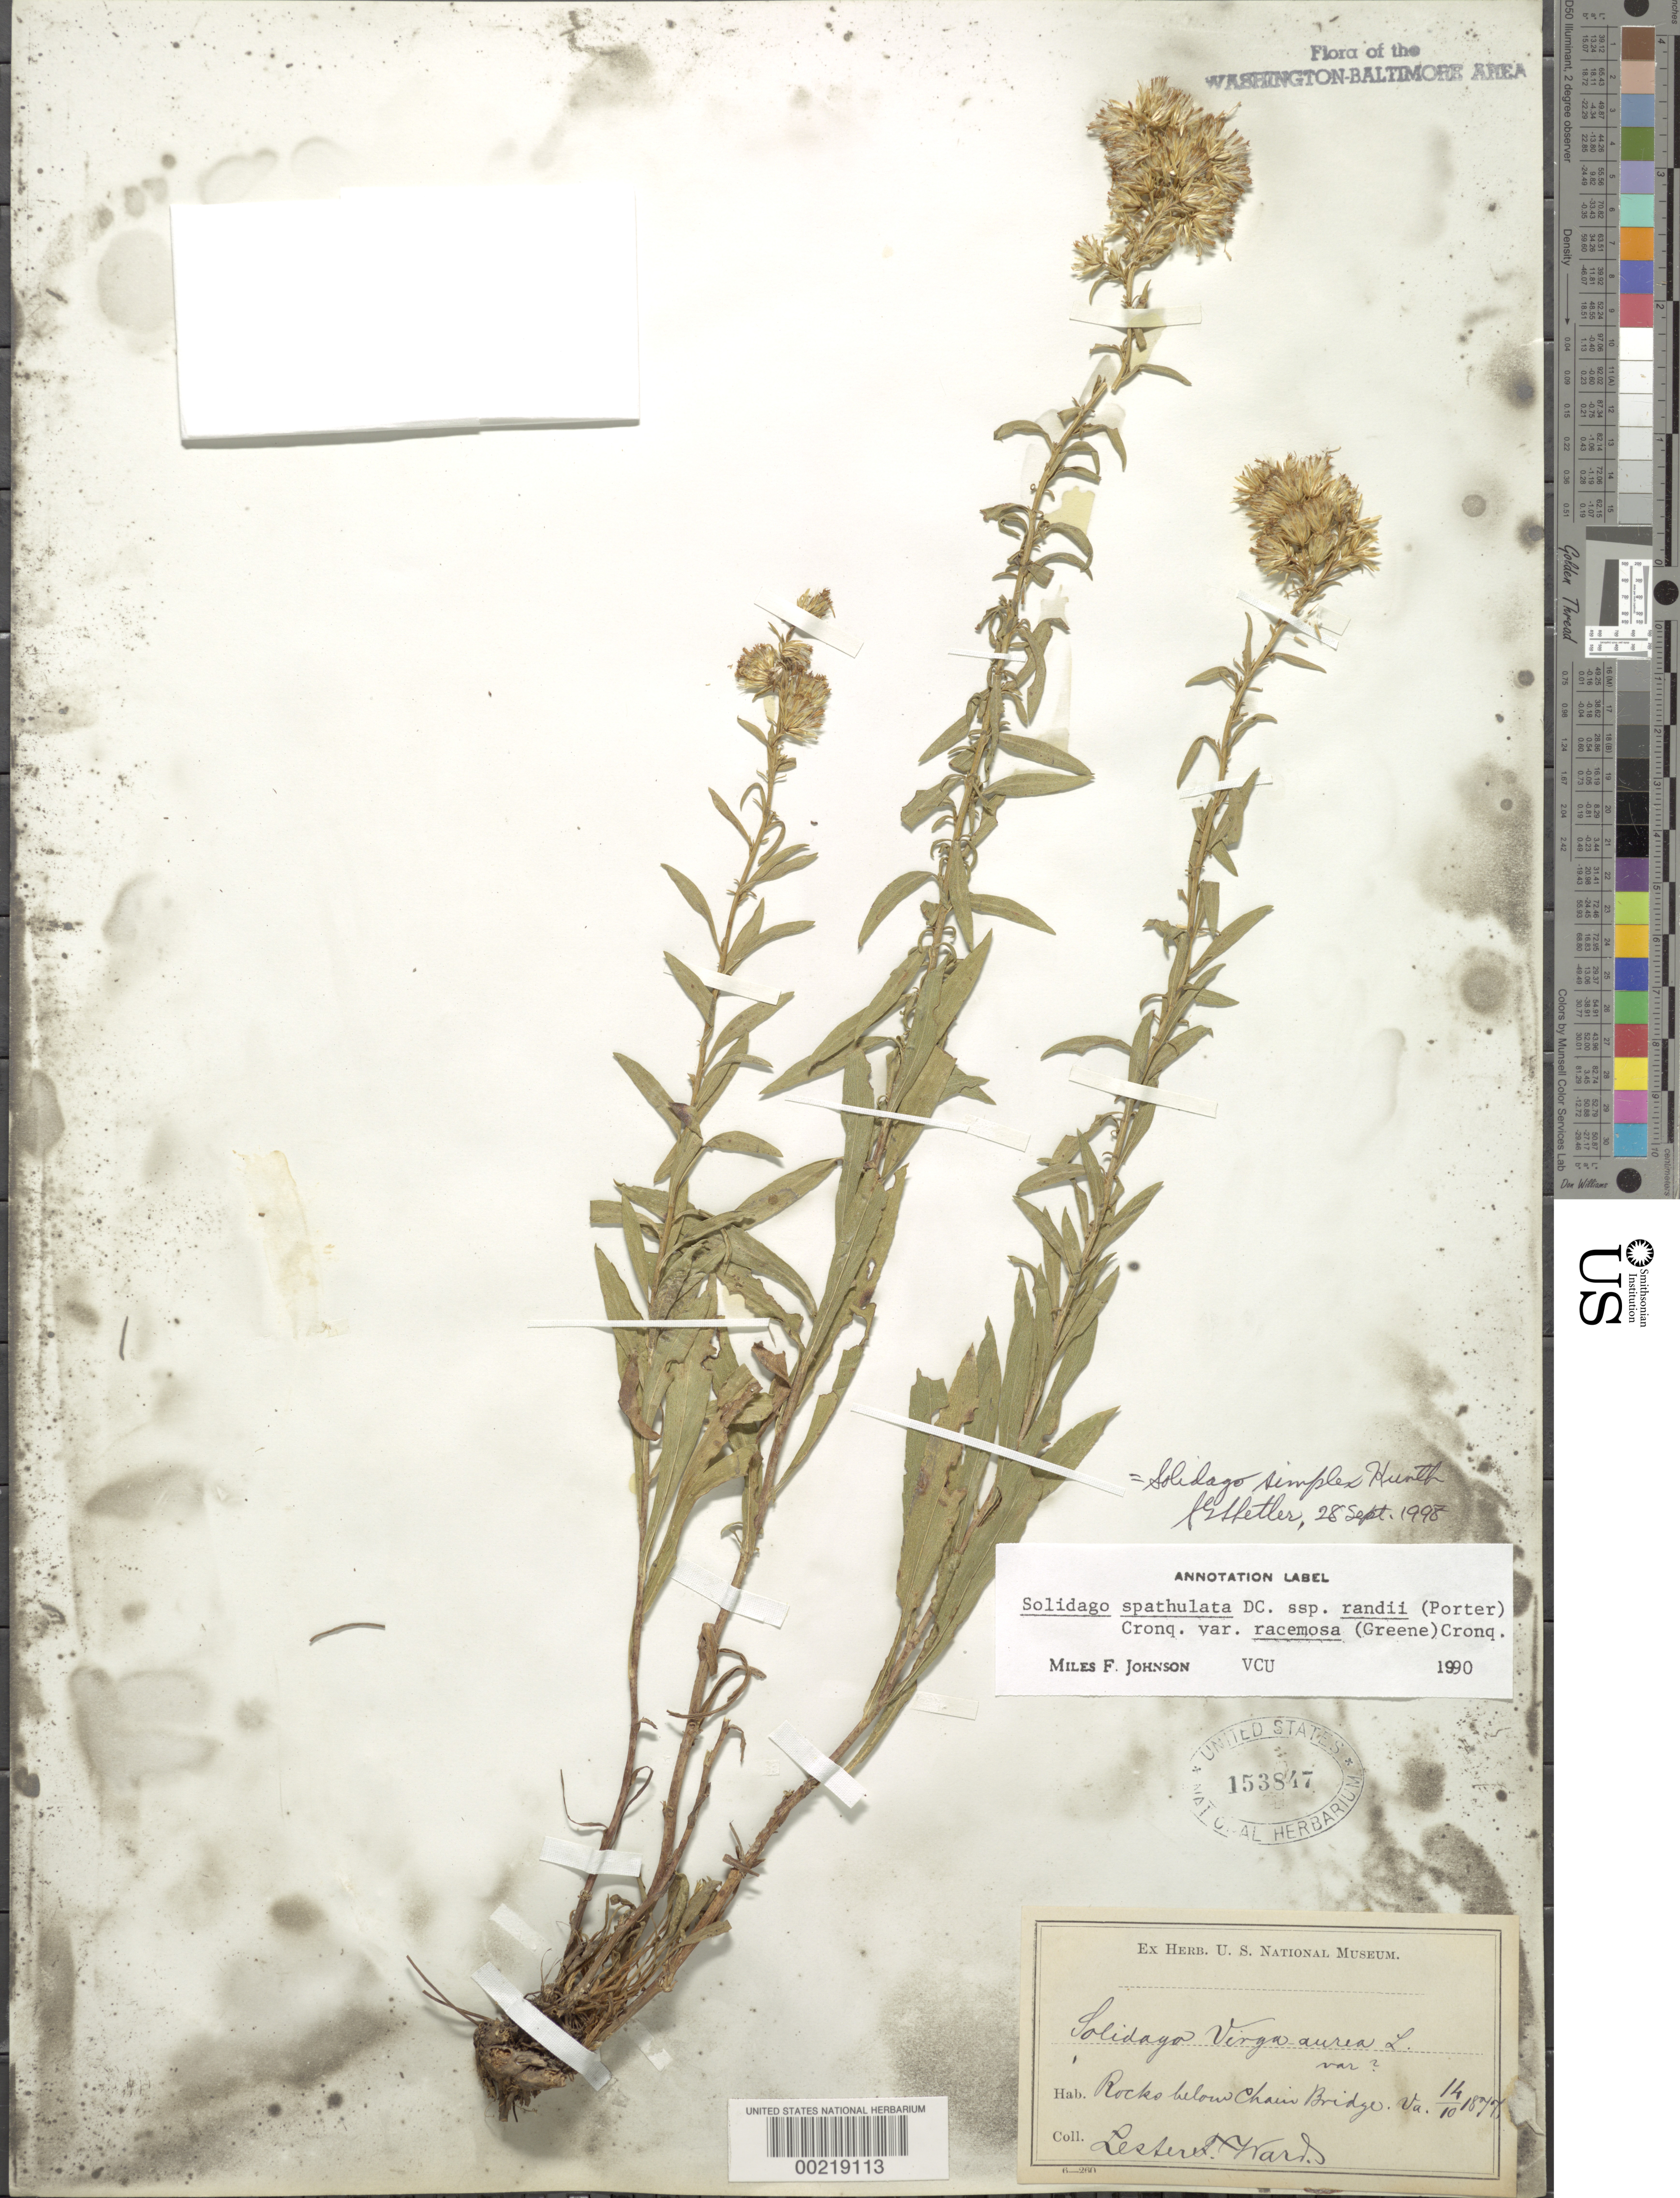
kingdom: Plantae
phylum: Tracheophyta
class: Magnoliopsida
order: Asterales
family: Asteraceae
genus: Solidago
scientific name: Solidago simplex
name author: Kunth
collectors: L. F. Ward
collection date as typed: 14 Oct 1877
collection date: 1877-10-14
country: United States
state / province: Virginia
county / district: Fairfax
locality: Below road west slope of Bull Run Mountains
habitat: Field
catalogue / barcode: US 153847